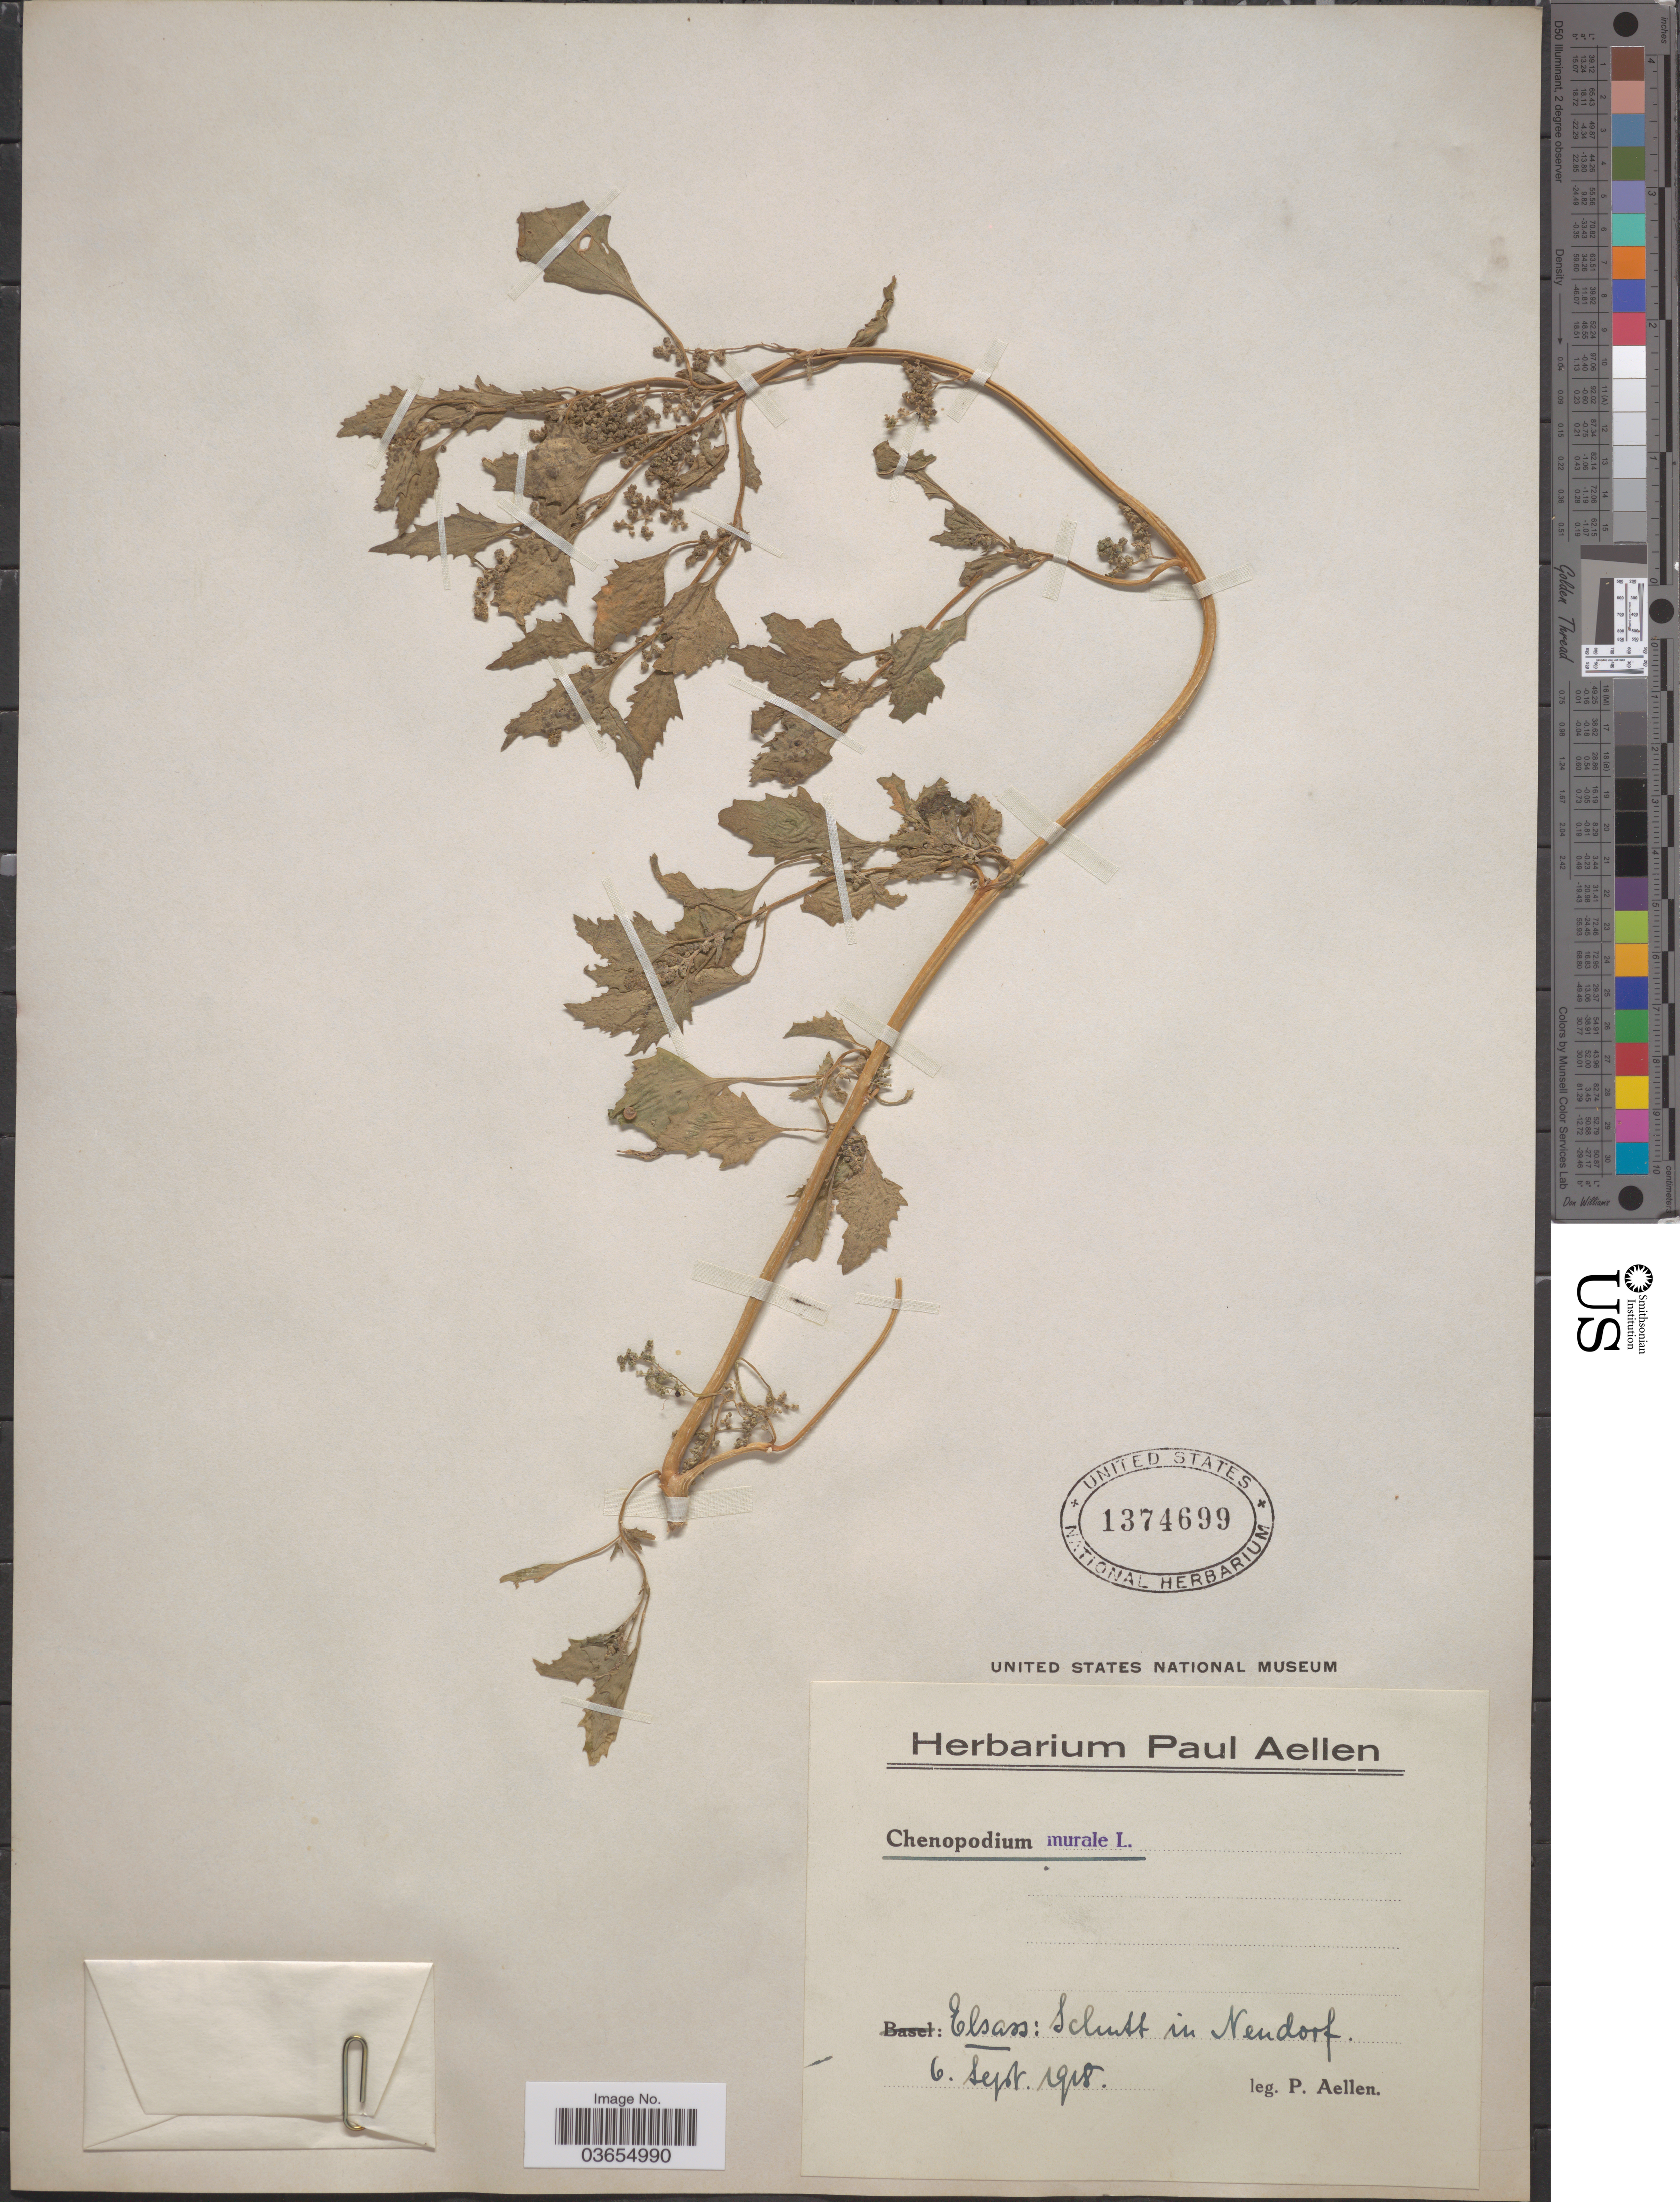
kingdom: Plantae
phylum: Tracheophyta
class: Magnoliopsida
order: Caryophyllales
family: Amaranthaceae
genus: Chenopodium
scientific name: Chenopodium murale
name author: L.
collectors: P. Aellen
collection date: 1918-09-06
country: France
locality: Elsass: Schutt in Neudorf.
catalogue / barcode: US 1374699